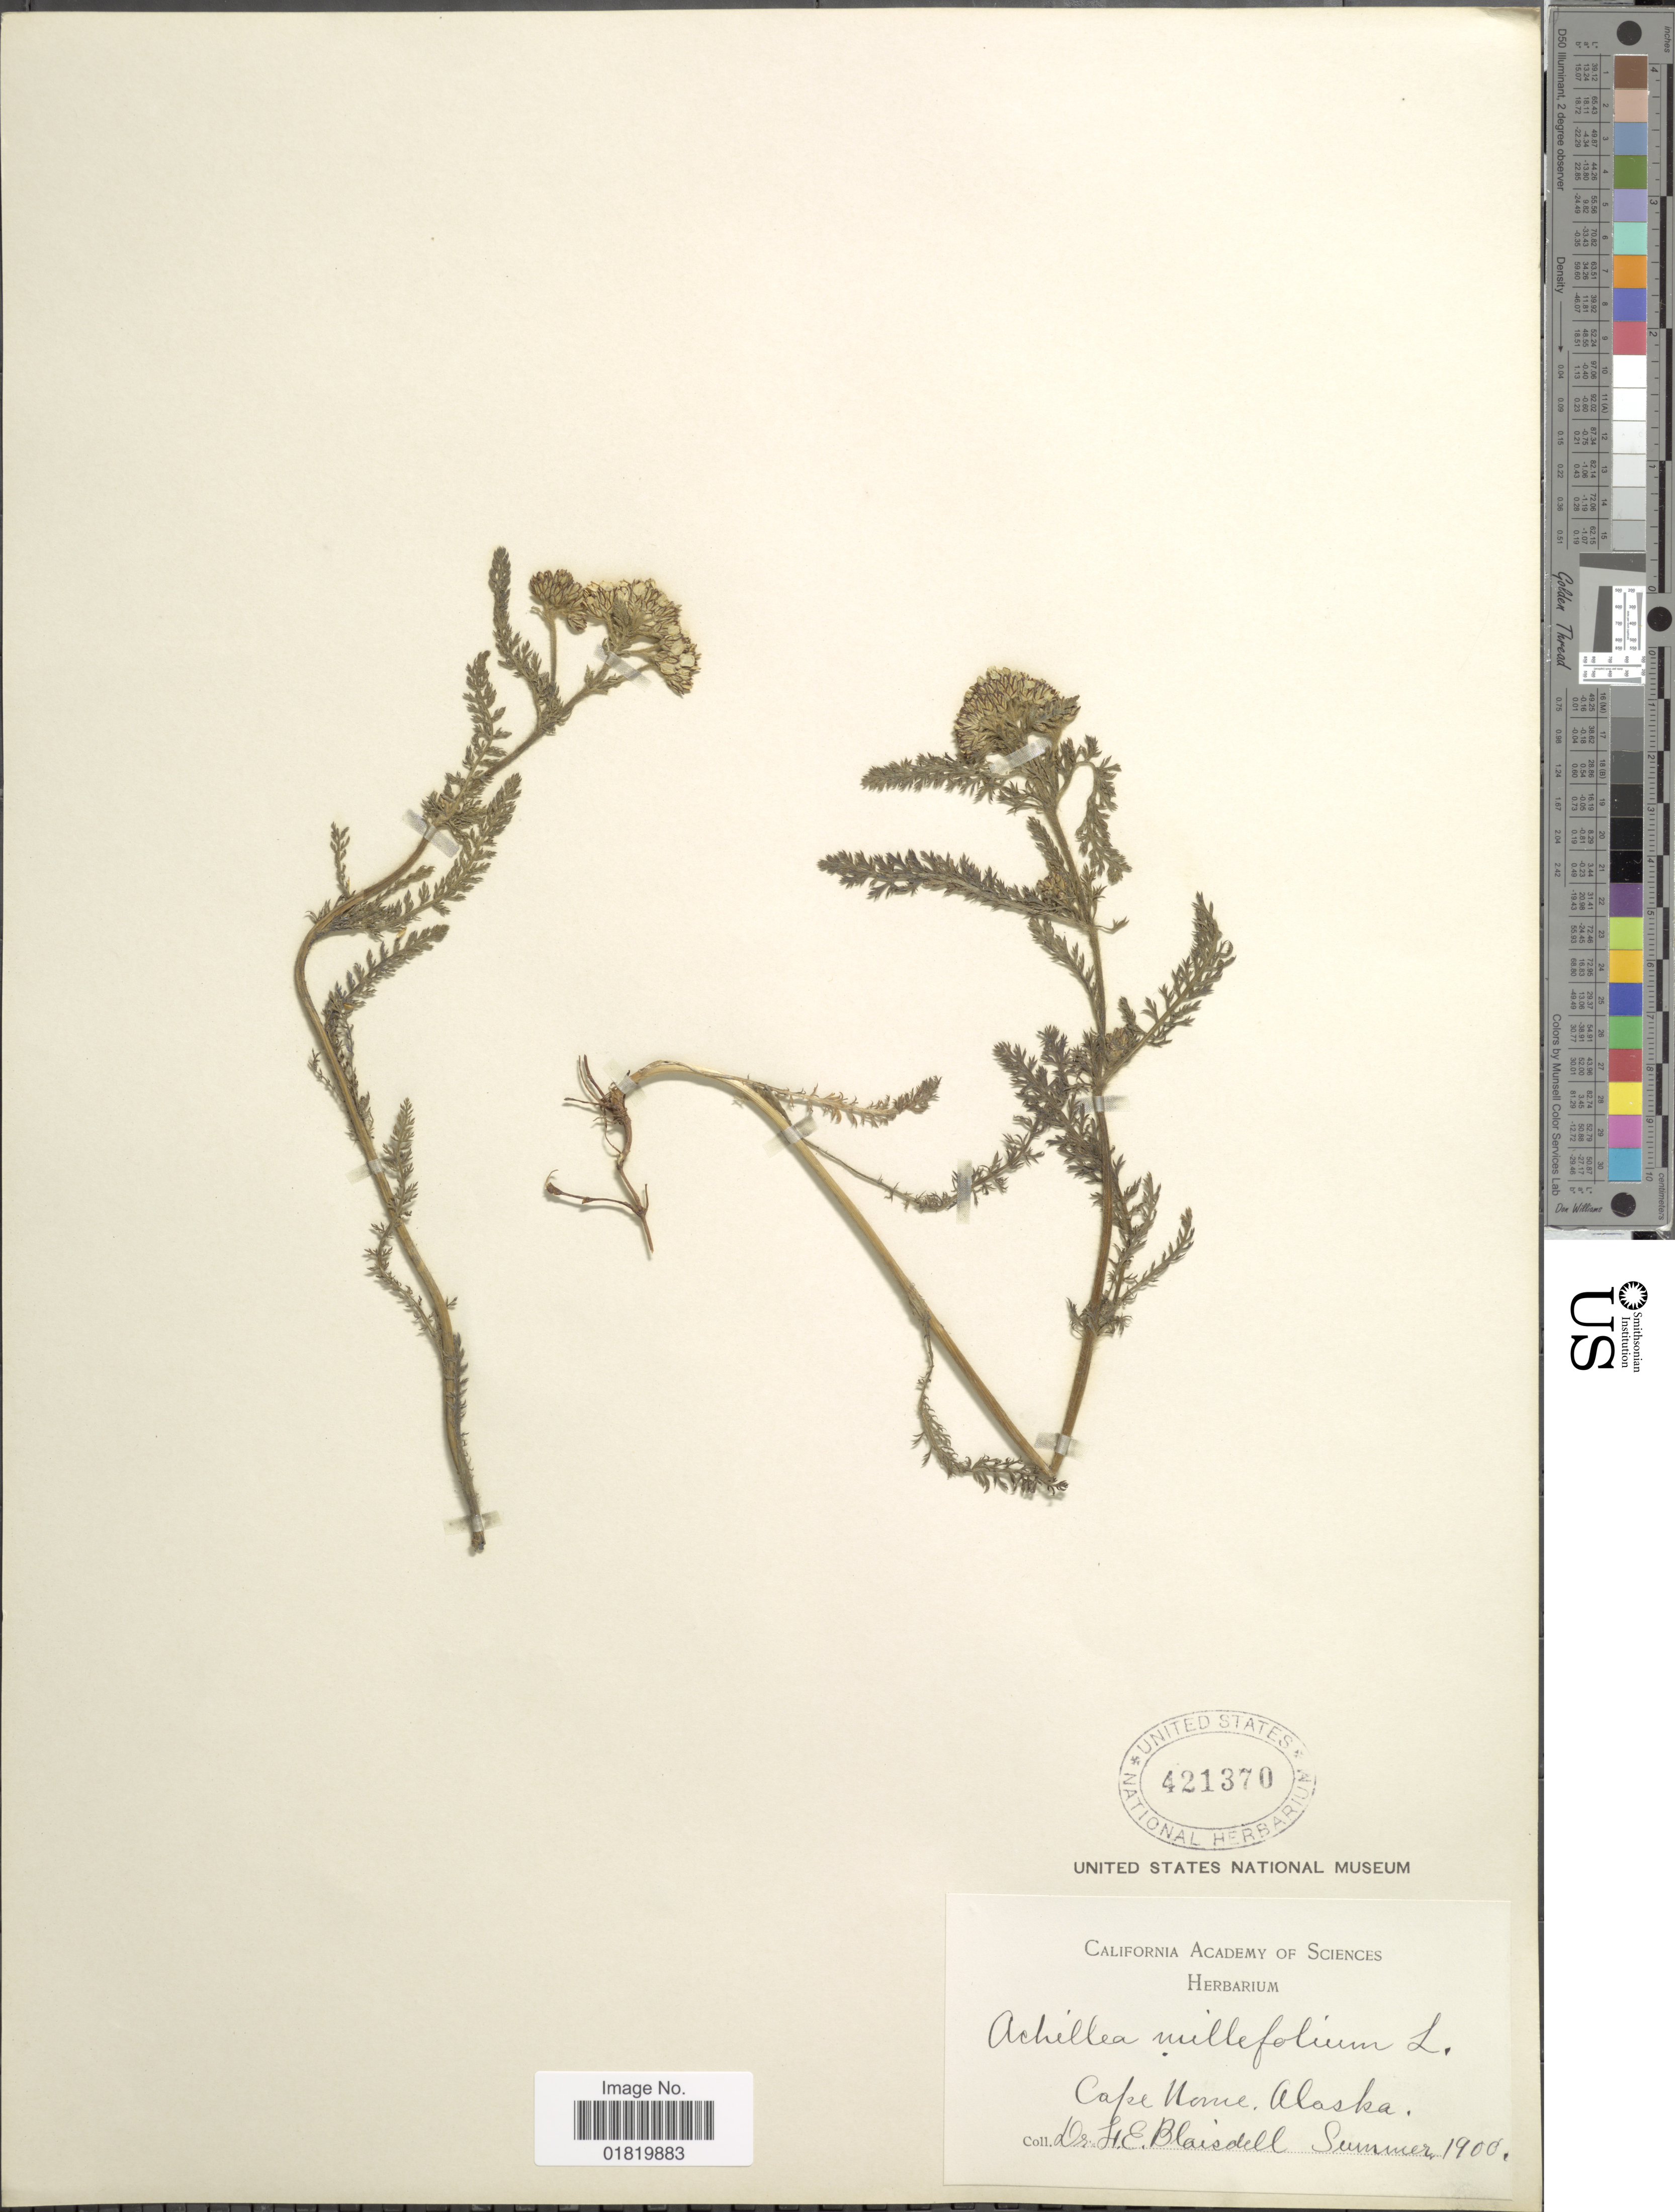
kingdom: Plantae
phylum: Tracheophyta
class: Magnoliopsida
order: Asterales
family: Asteraceae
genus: Achillea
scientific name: Achillea borealis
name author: Bong.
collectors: F. Blaisdell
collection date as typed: Summer 1900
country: United States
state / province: Alaska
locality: Cape Nome, Alaska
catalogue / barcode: US 421370